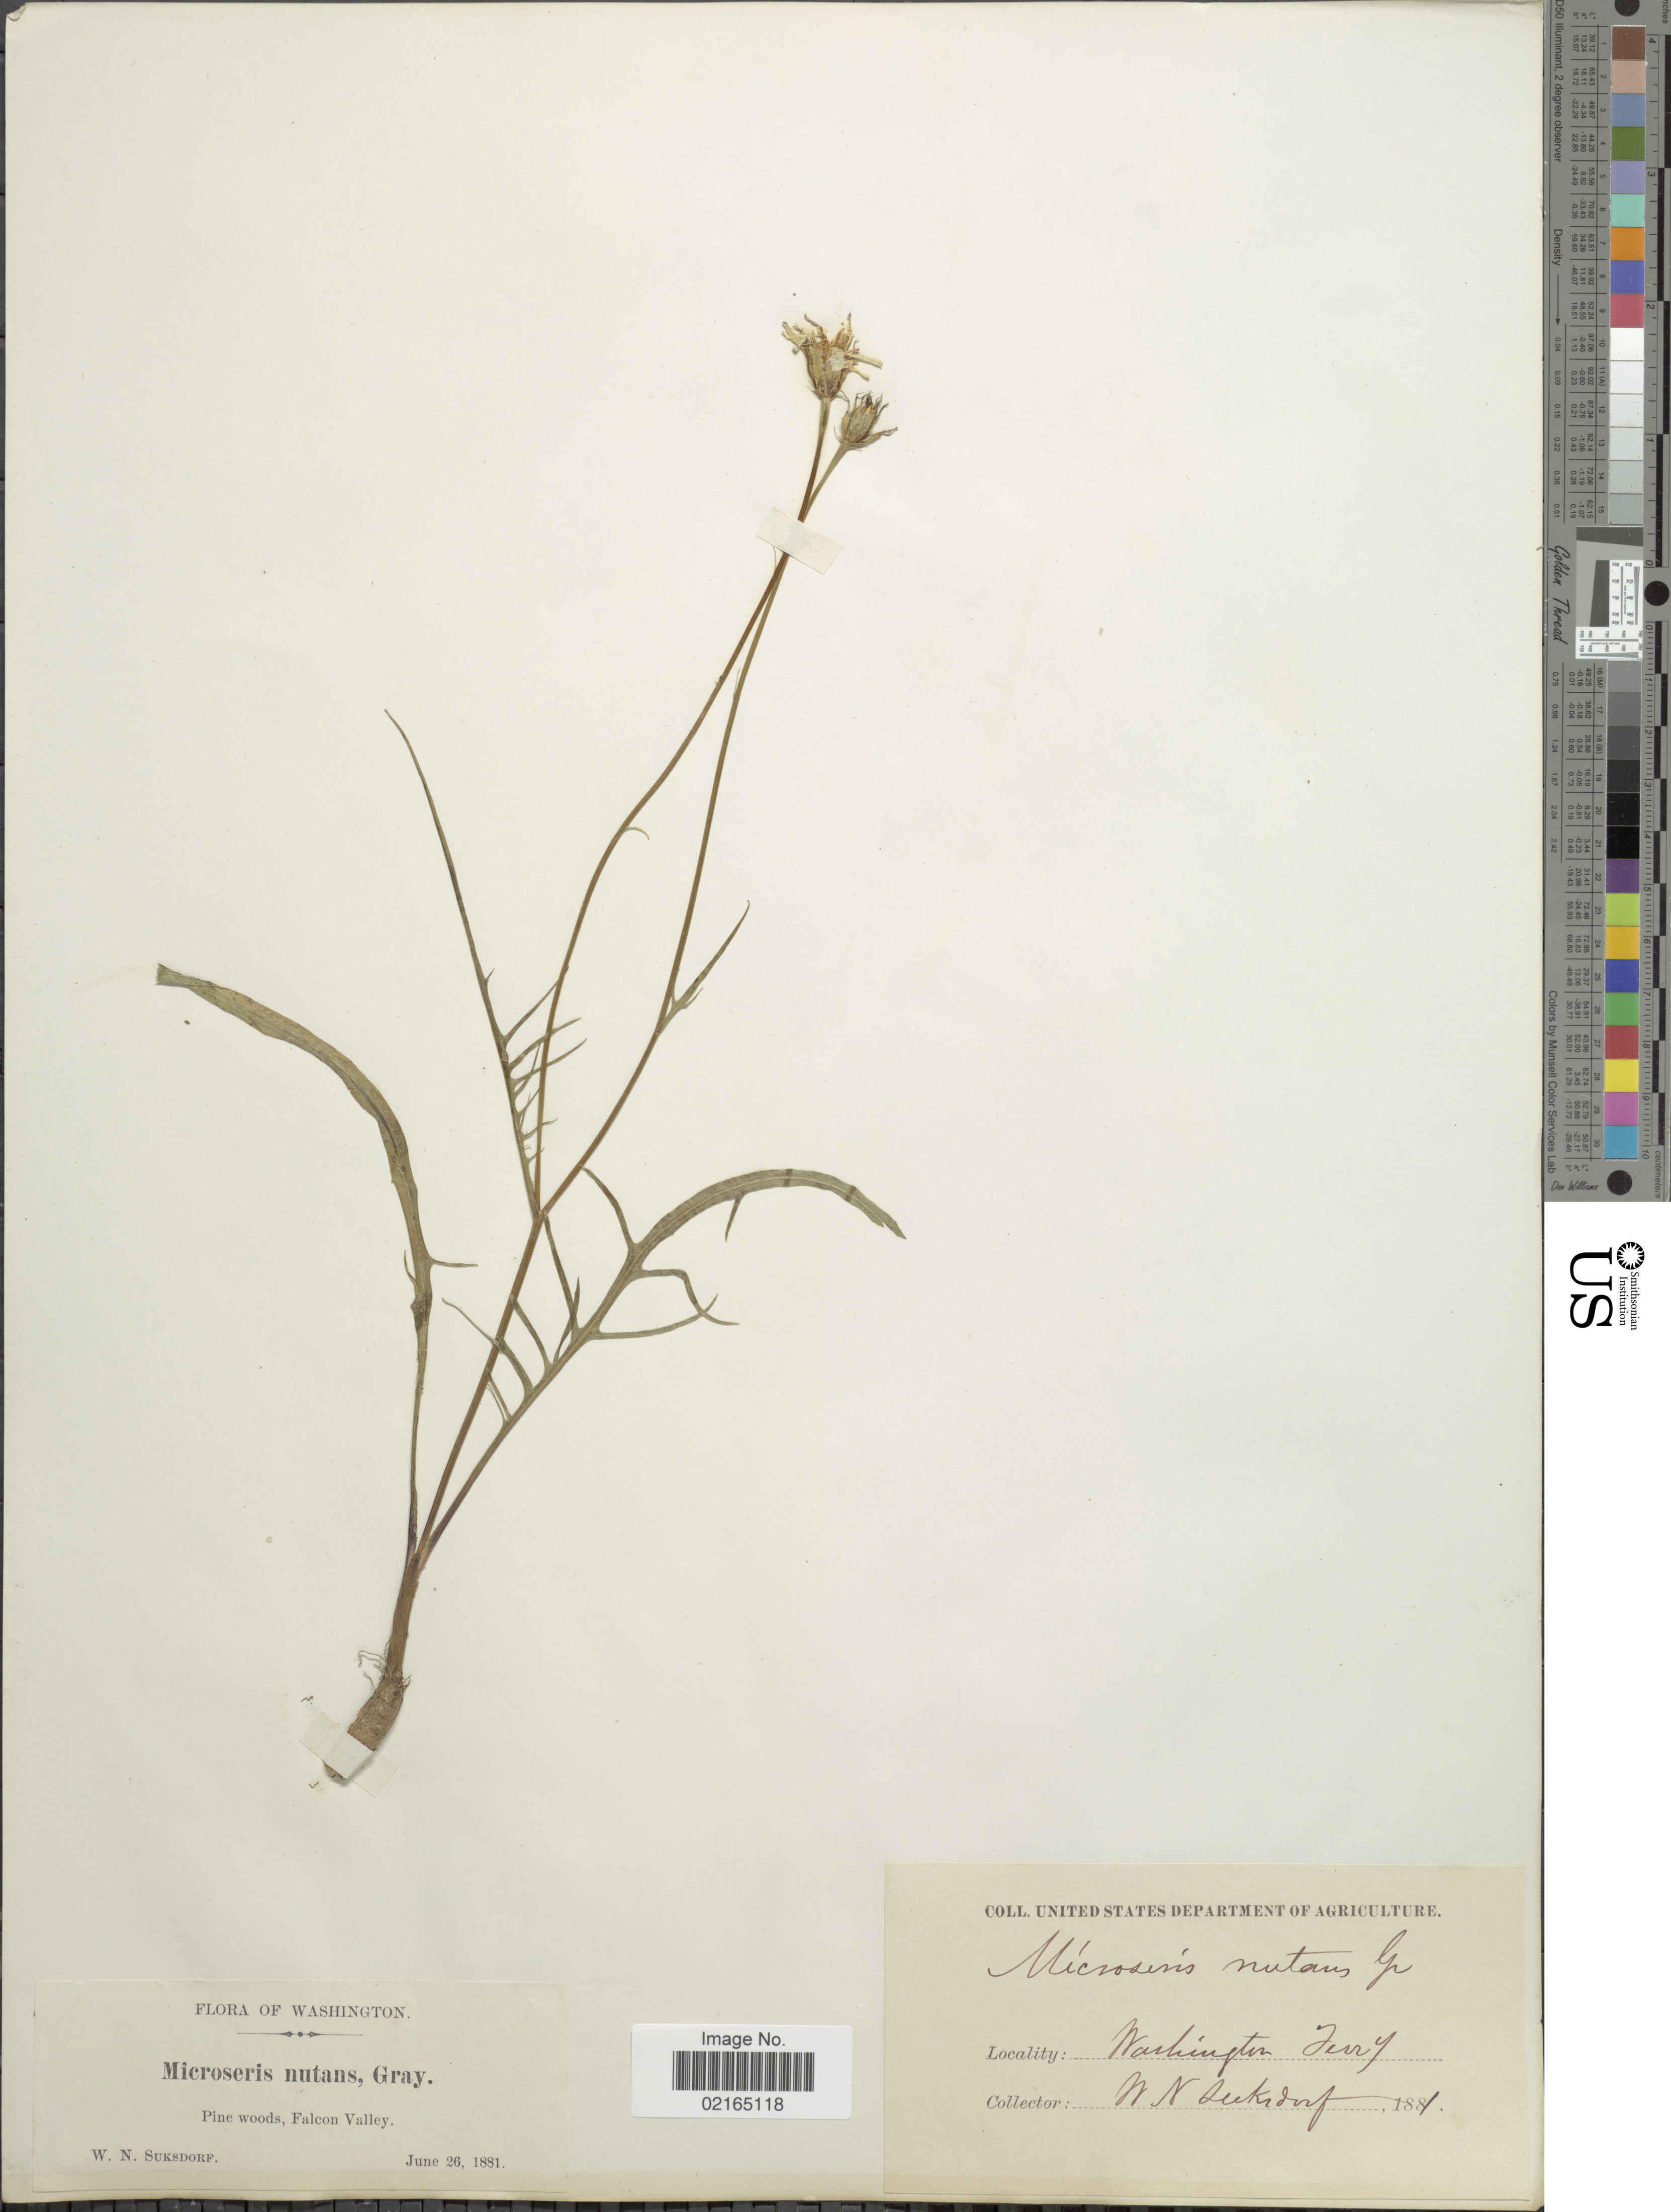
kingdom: Plantae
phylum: Tracheophyta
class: Magnoliopsida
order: Asterales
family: Asteraceae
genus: Microseris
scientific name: Microseris nutans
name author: (Hook.) Sch. Bip.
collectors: W. N. Suksdorf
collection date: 1881-06-26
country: United States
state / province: Washington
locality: Pine woods, Falcon Valley, Washington Terr.